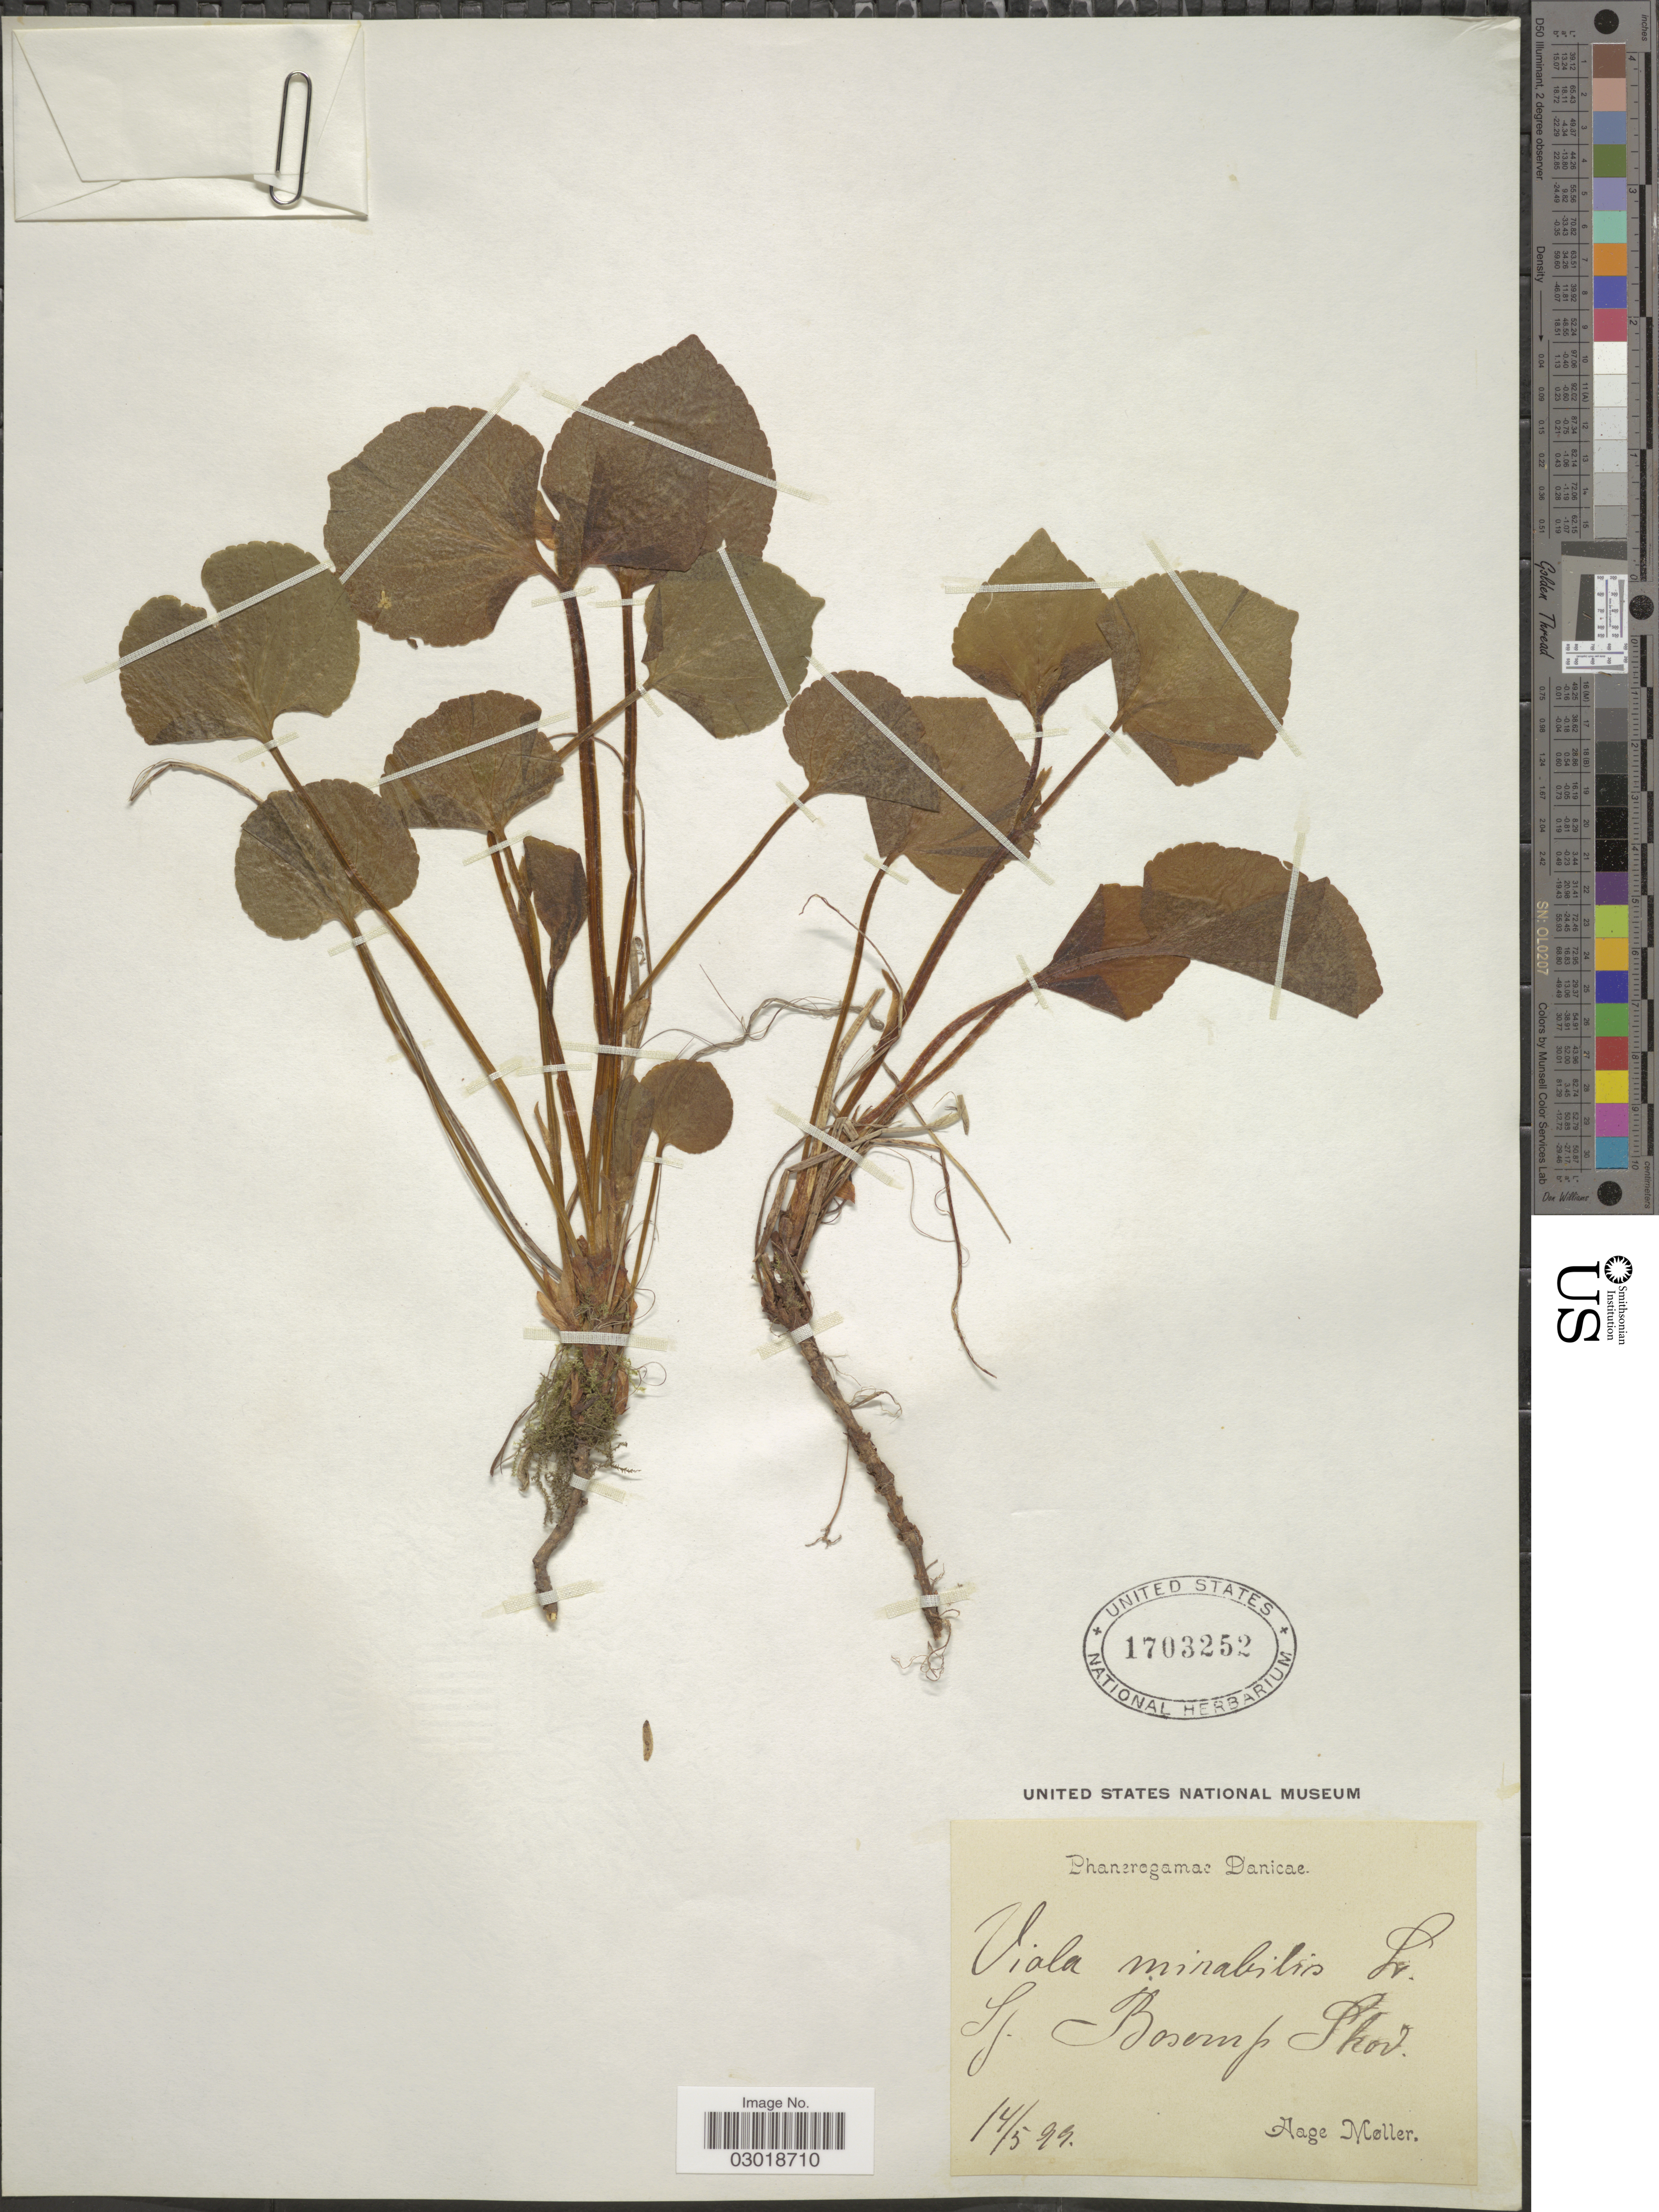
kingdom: Plantae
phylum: Tracheophyta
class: Magnoliopsida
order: Malpighiales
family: Violaceae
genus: Viola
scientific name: Viola mirabilis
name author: L.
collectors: A. Moller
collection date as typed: Transcribed d/m/y: 14/5/99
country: Denmark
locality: Phanerogamas Danicae. Sj. Boserup Skov.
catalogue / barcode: US 1703252